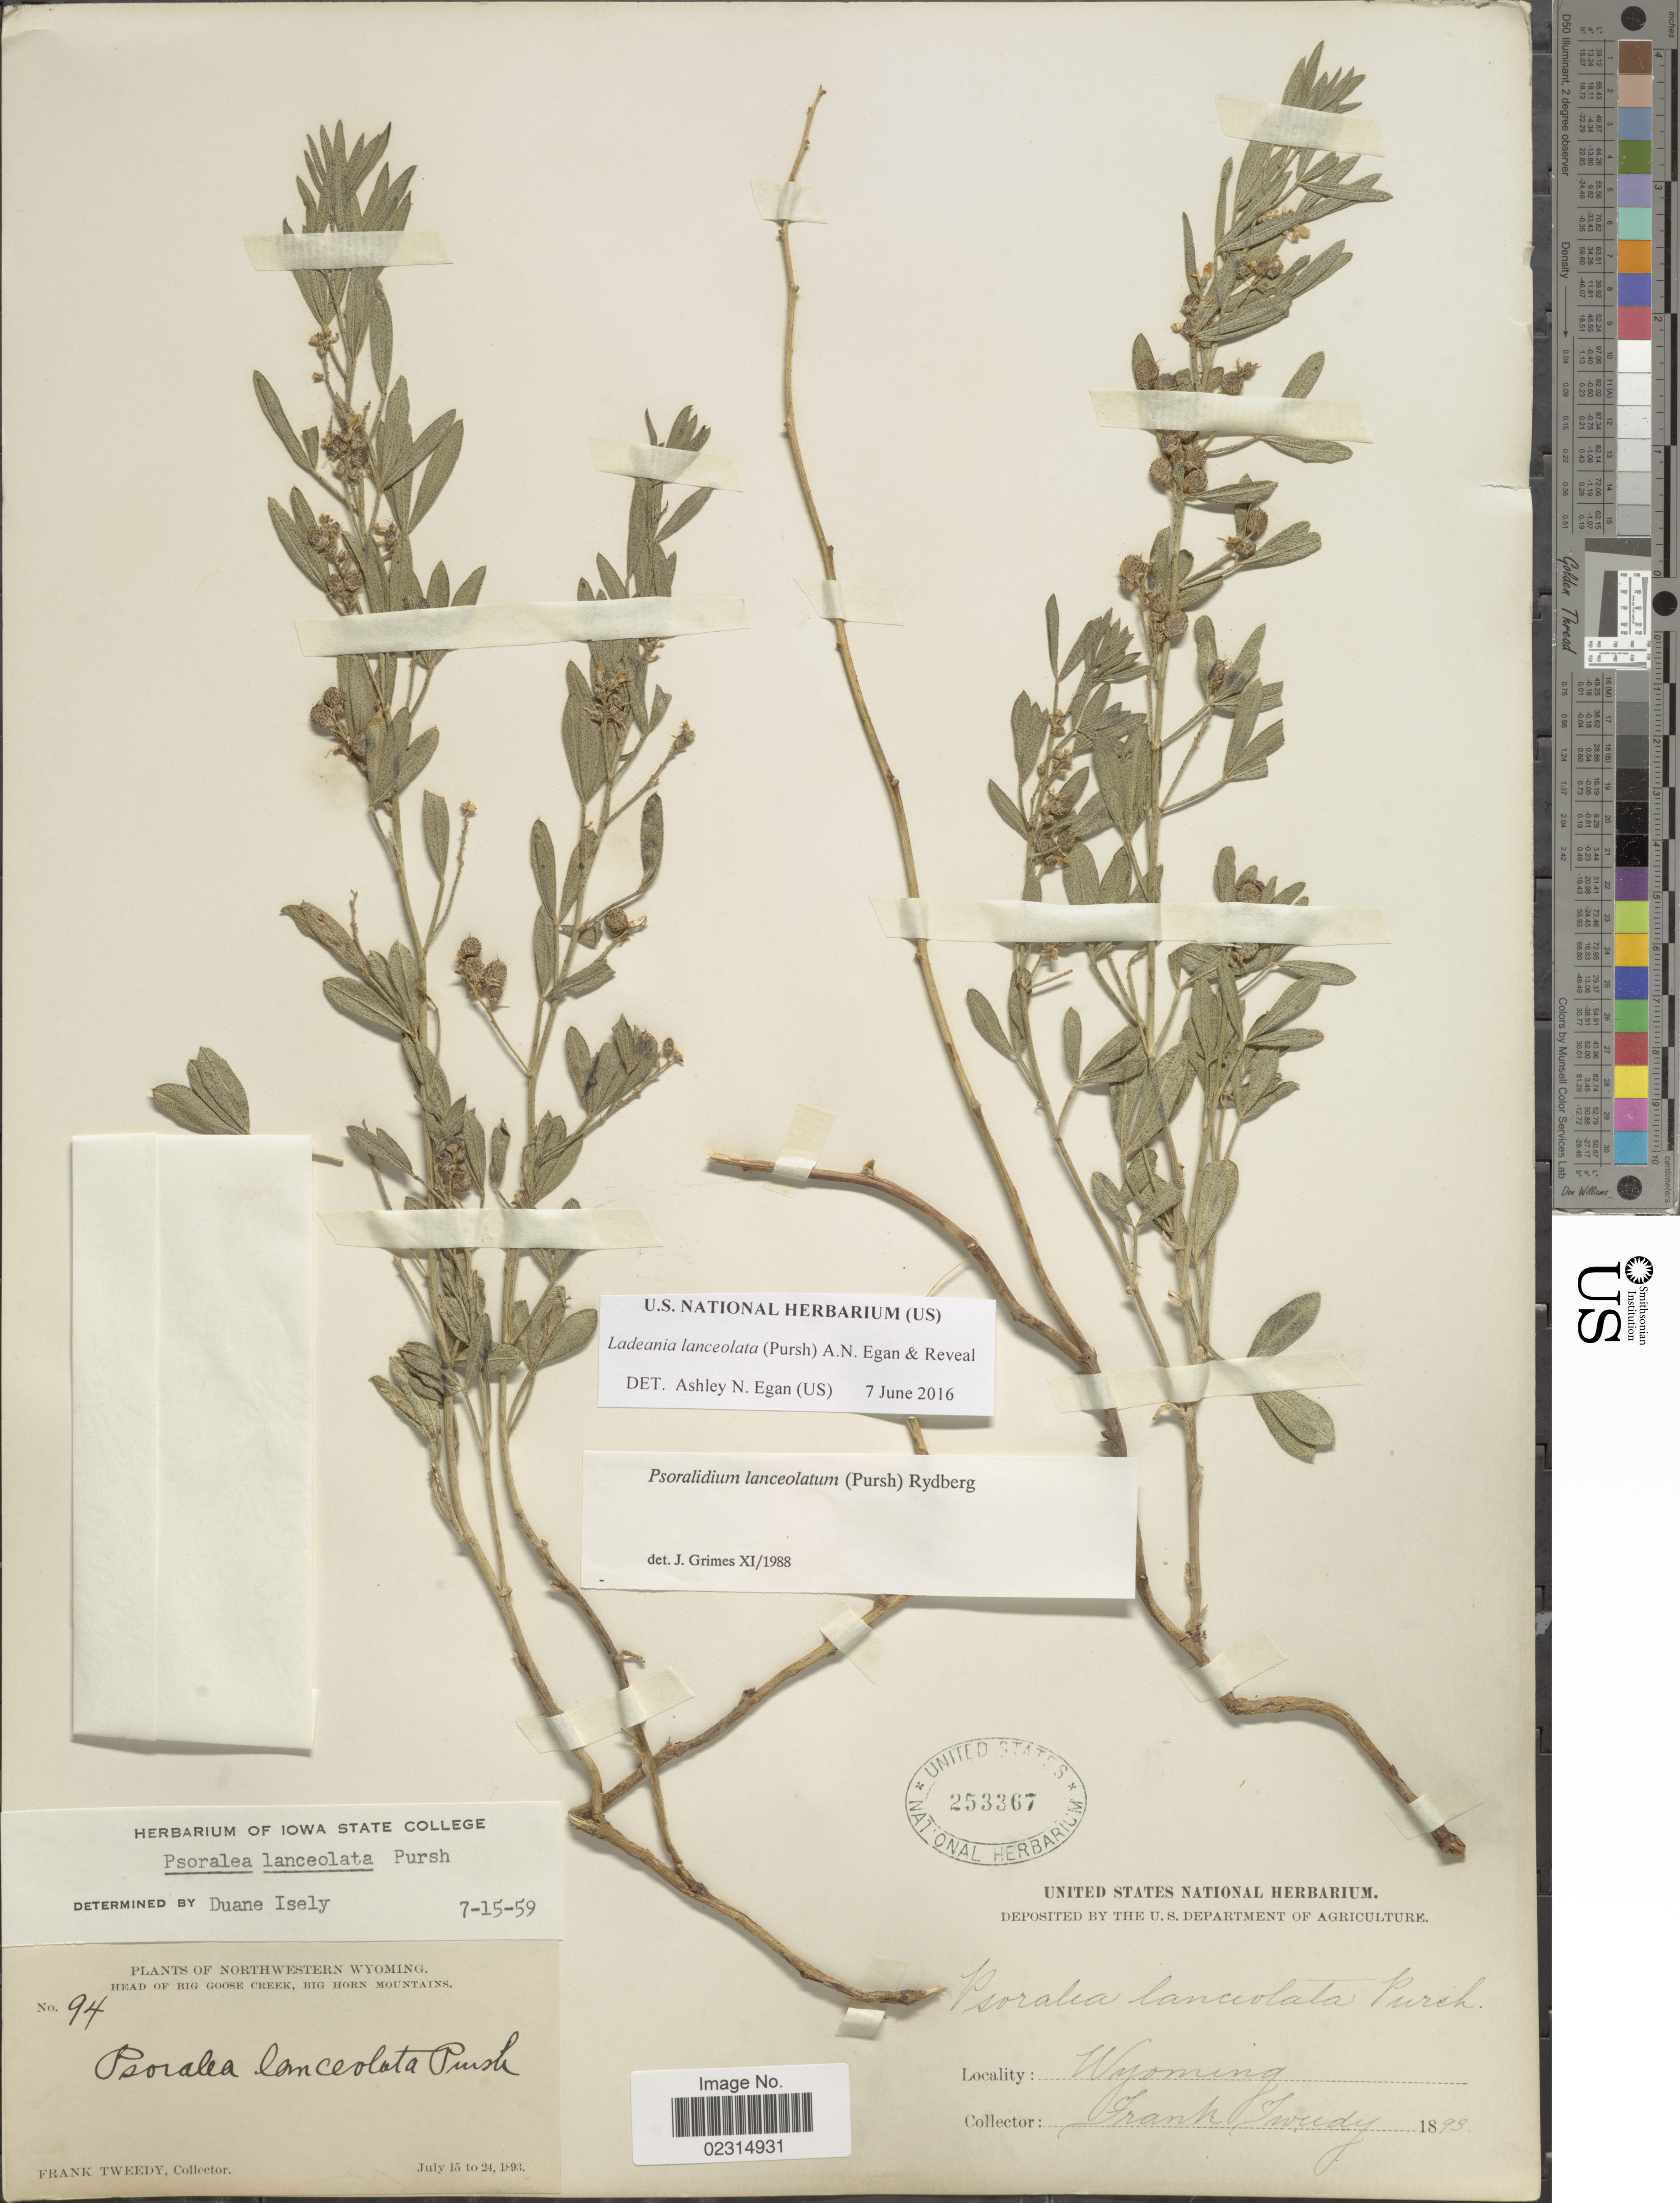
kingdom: Plantae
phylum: Tracheophyta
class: Magnoliopsida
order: Fabales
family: Fabaceae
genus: Ladeania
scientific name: Ladeania lanceolata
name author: (Pursh) A.N. Egan & Reveal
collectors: F. Tweedy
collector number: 94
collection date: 1893-07-15/1893-07-24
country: United States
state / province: Wyoming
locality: Northwestern Wyoming, Head of Big Goose Creek, Big Horn Mountains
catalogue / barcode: US 253367